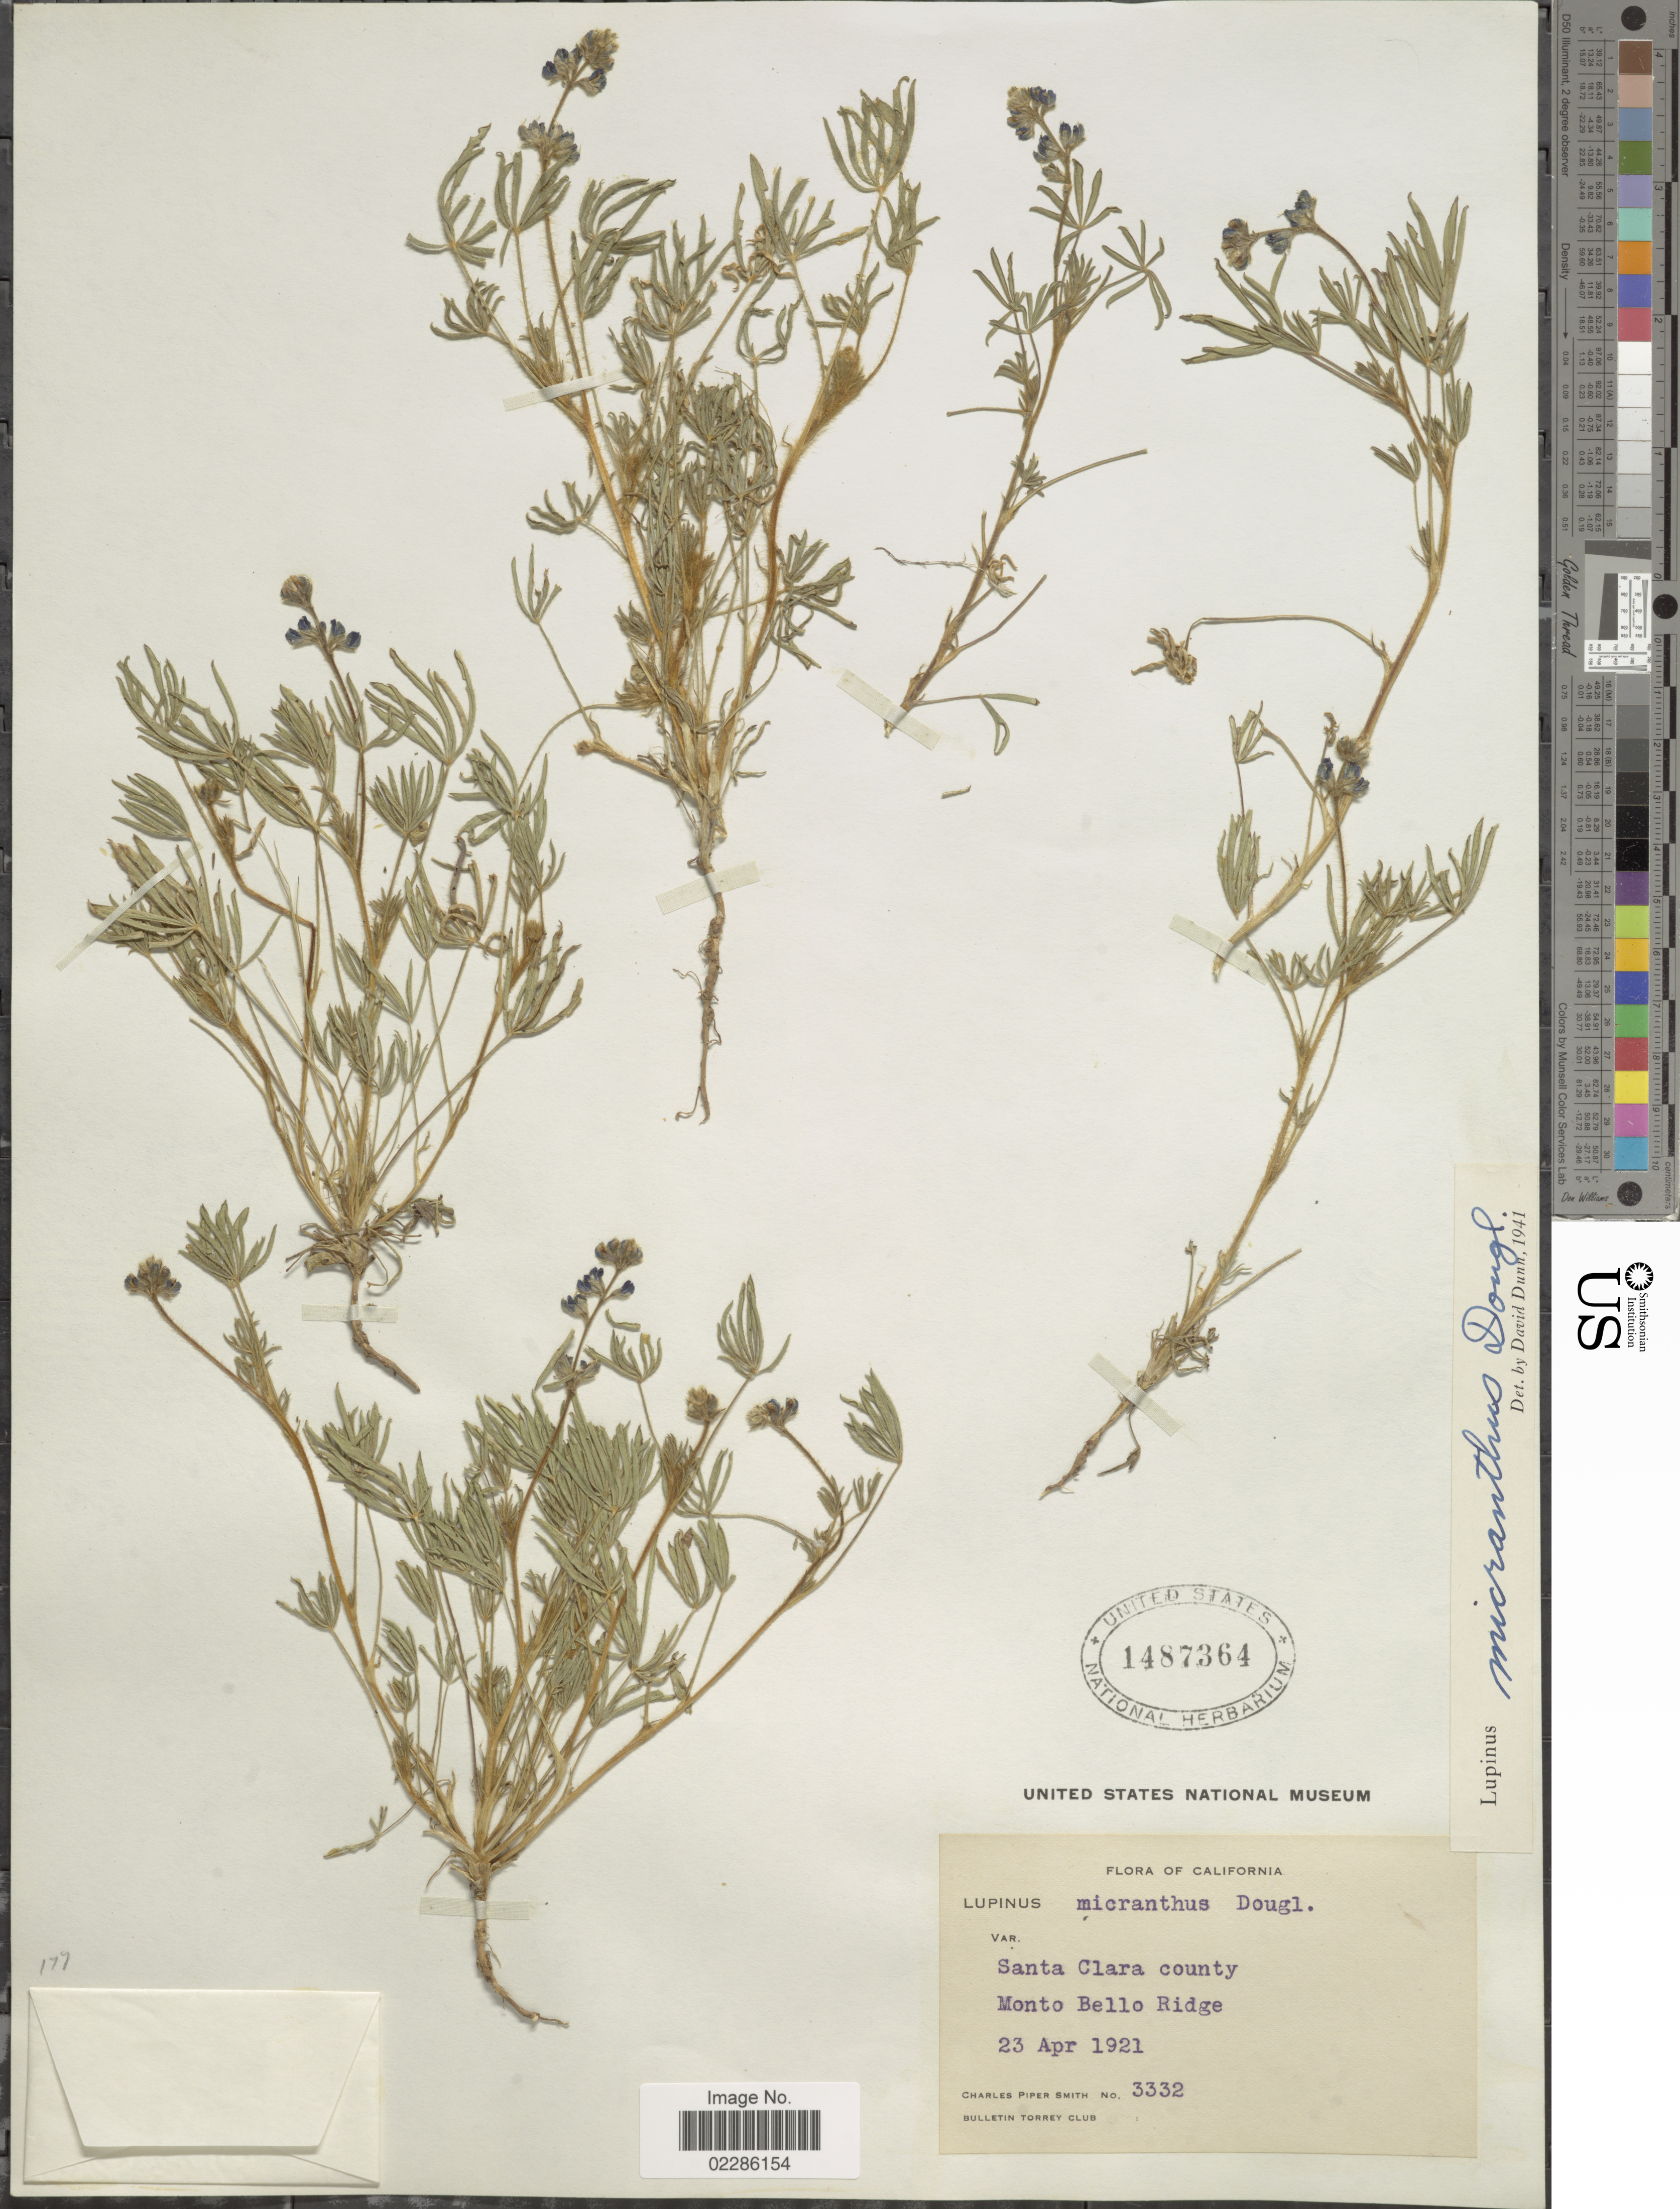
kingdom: Plantae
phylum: Tracheophyta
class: Magnoliopsida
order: Fabales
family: Fabaceae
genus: Lupinus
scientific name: Lupinus micranthus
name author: Douglas ex Lindl.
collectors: C. P. Smith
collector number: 3332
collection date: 1921-04-23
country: United States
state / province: California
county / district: Santa Clara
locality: Santa Clara county, Monto Bello Ridge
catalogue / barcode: US 1487364